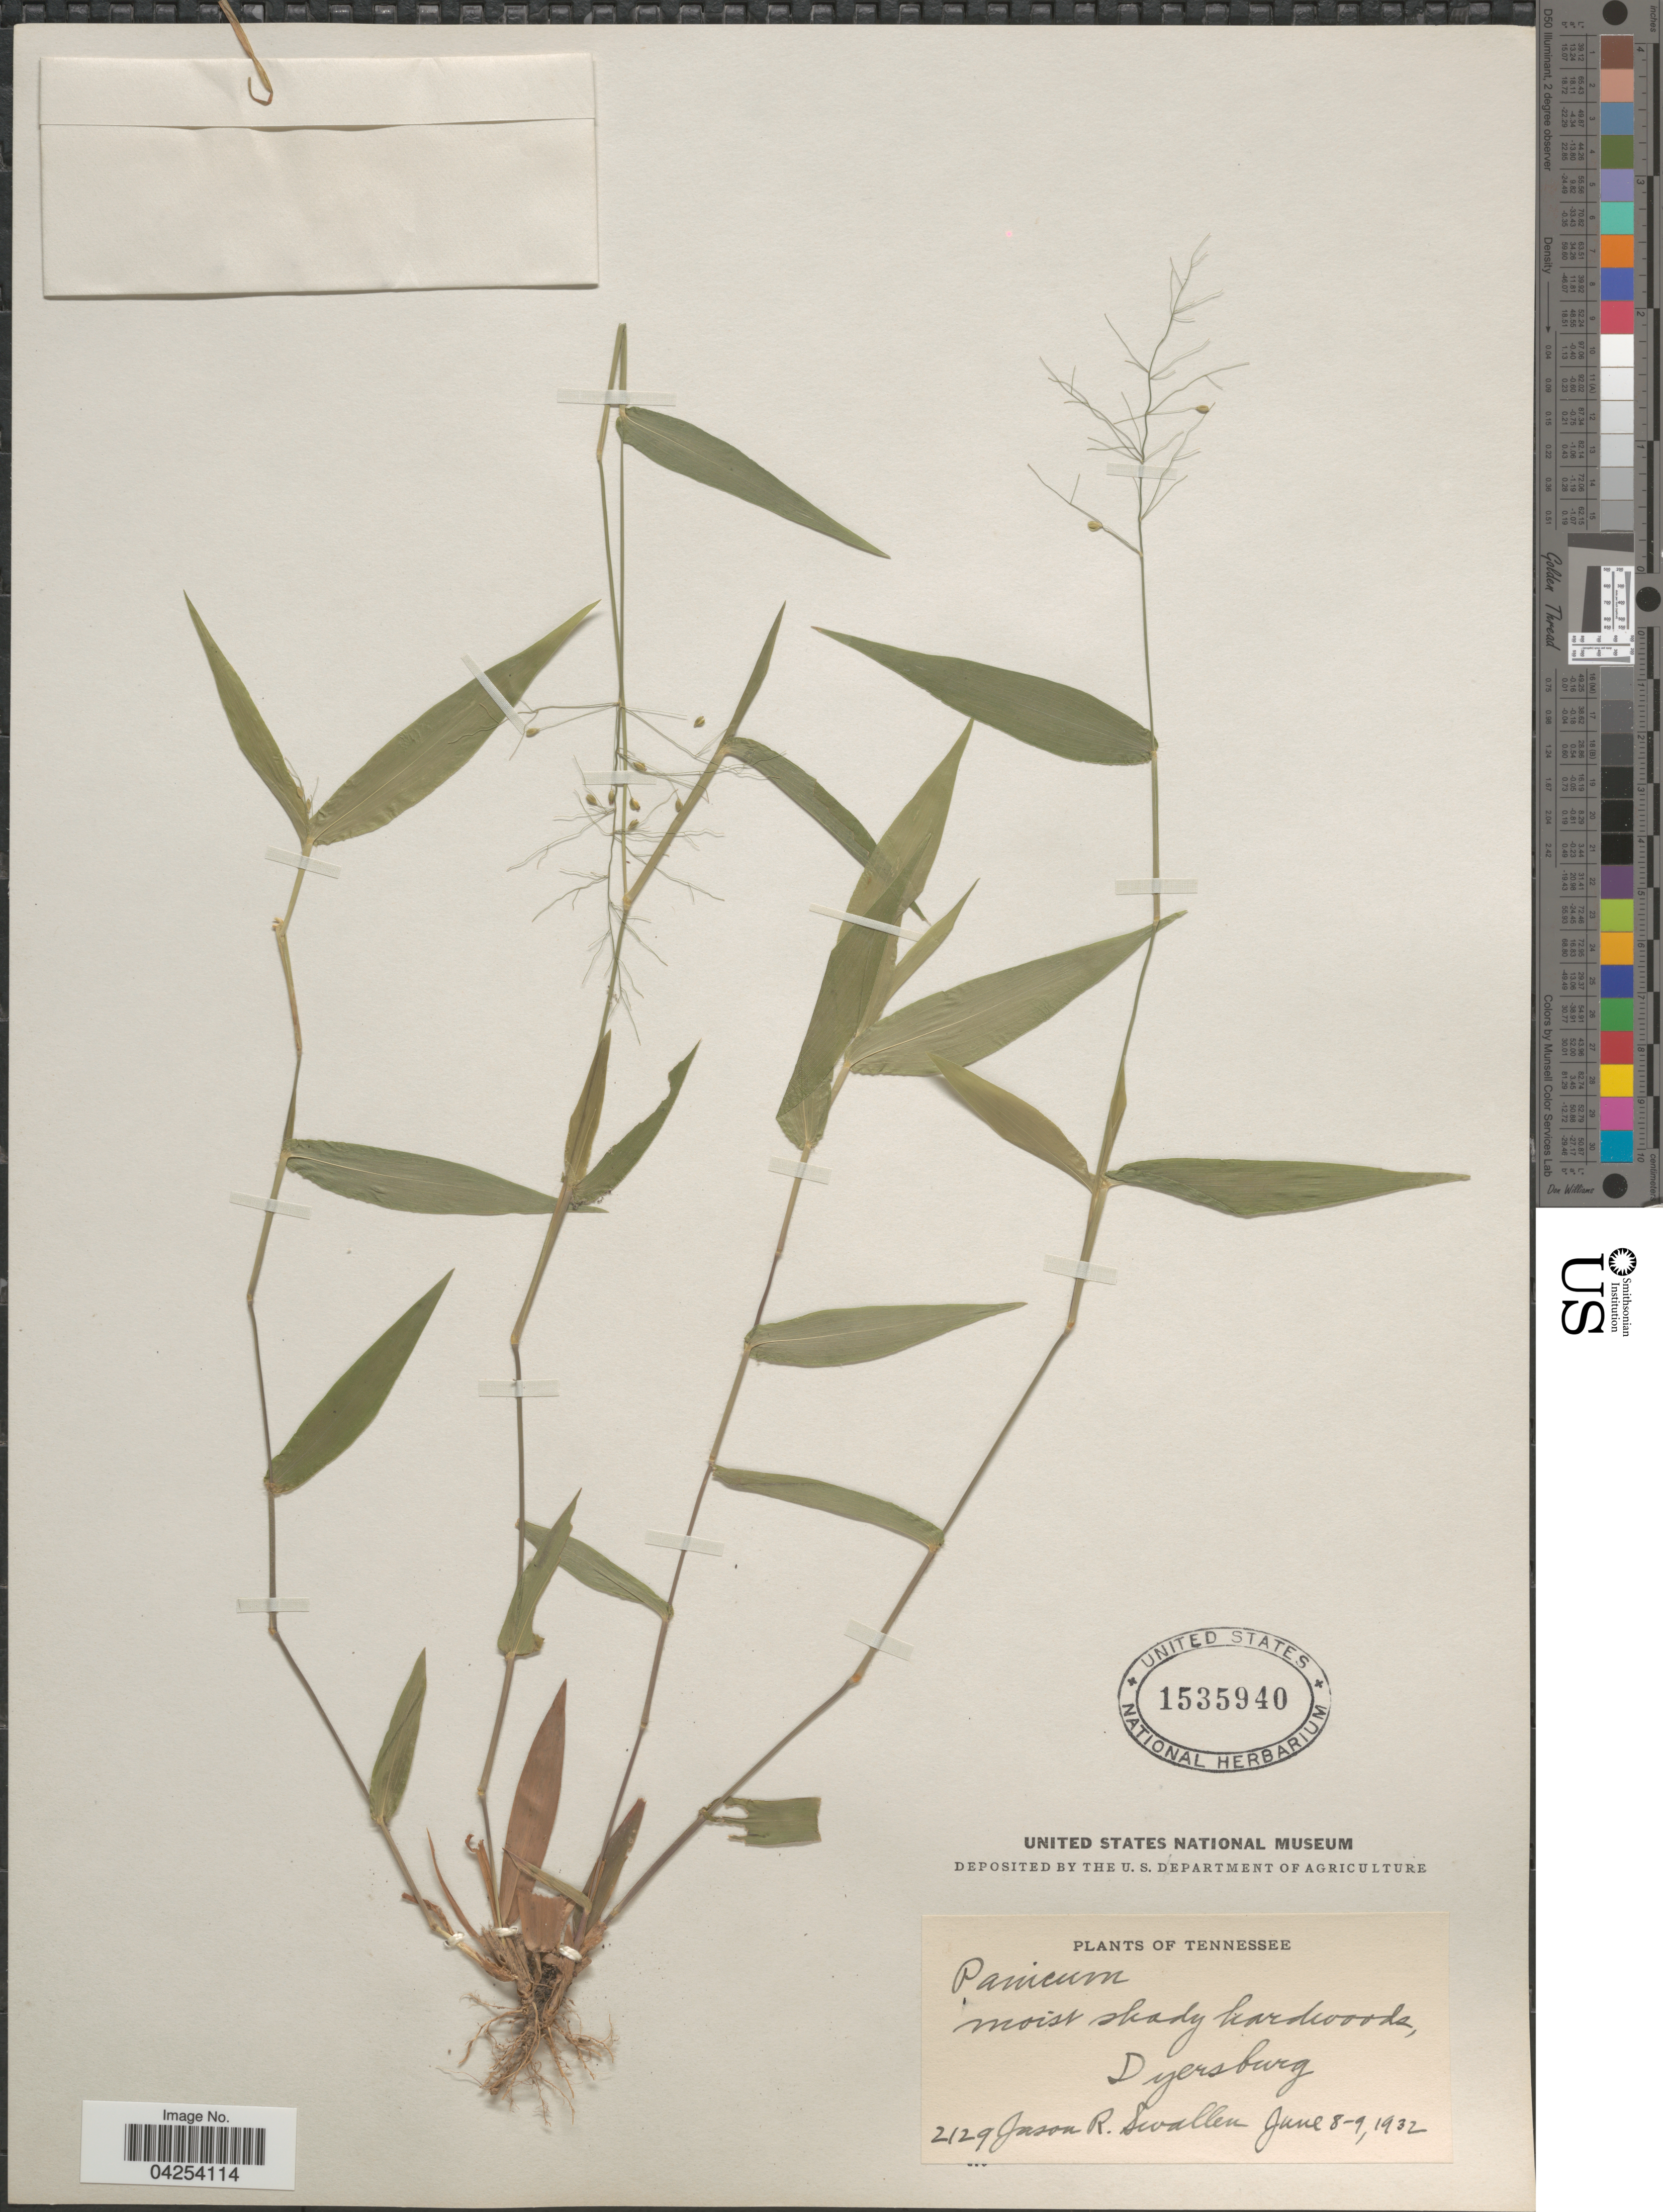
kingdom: Plantae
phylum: Tracheophyta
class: Liliopsida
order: Poales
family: Poaceae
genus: Dichanthelium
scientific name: Dichanthelium commutatum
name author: (Schult.) Gould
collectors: J. R. Swallen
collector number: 2129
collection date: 1932-06-08/1932-06-09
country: United States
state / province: Tennessee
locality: Moist shady hardwoods, Dyersburg.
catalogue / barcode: US 1535940